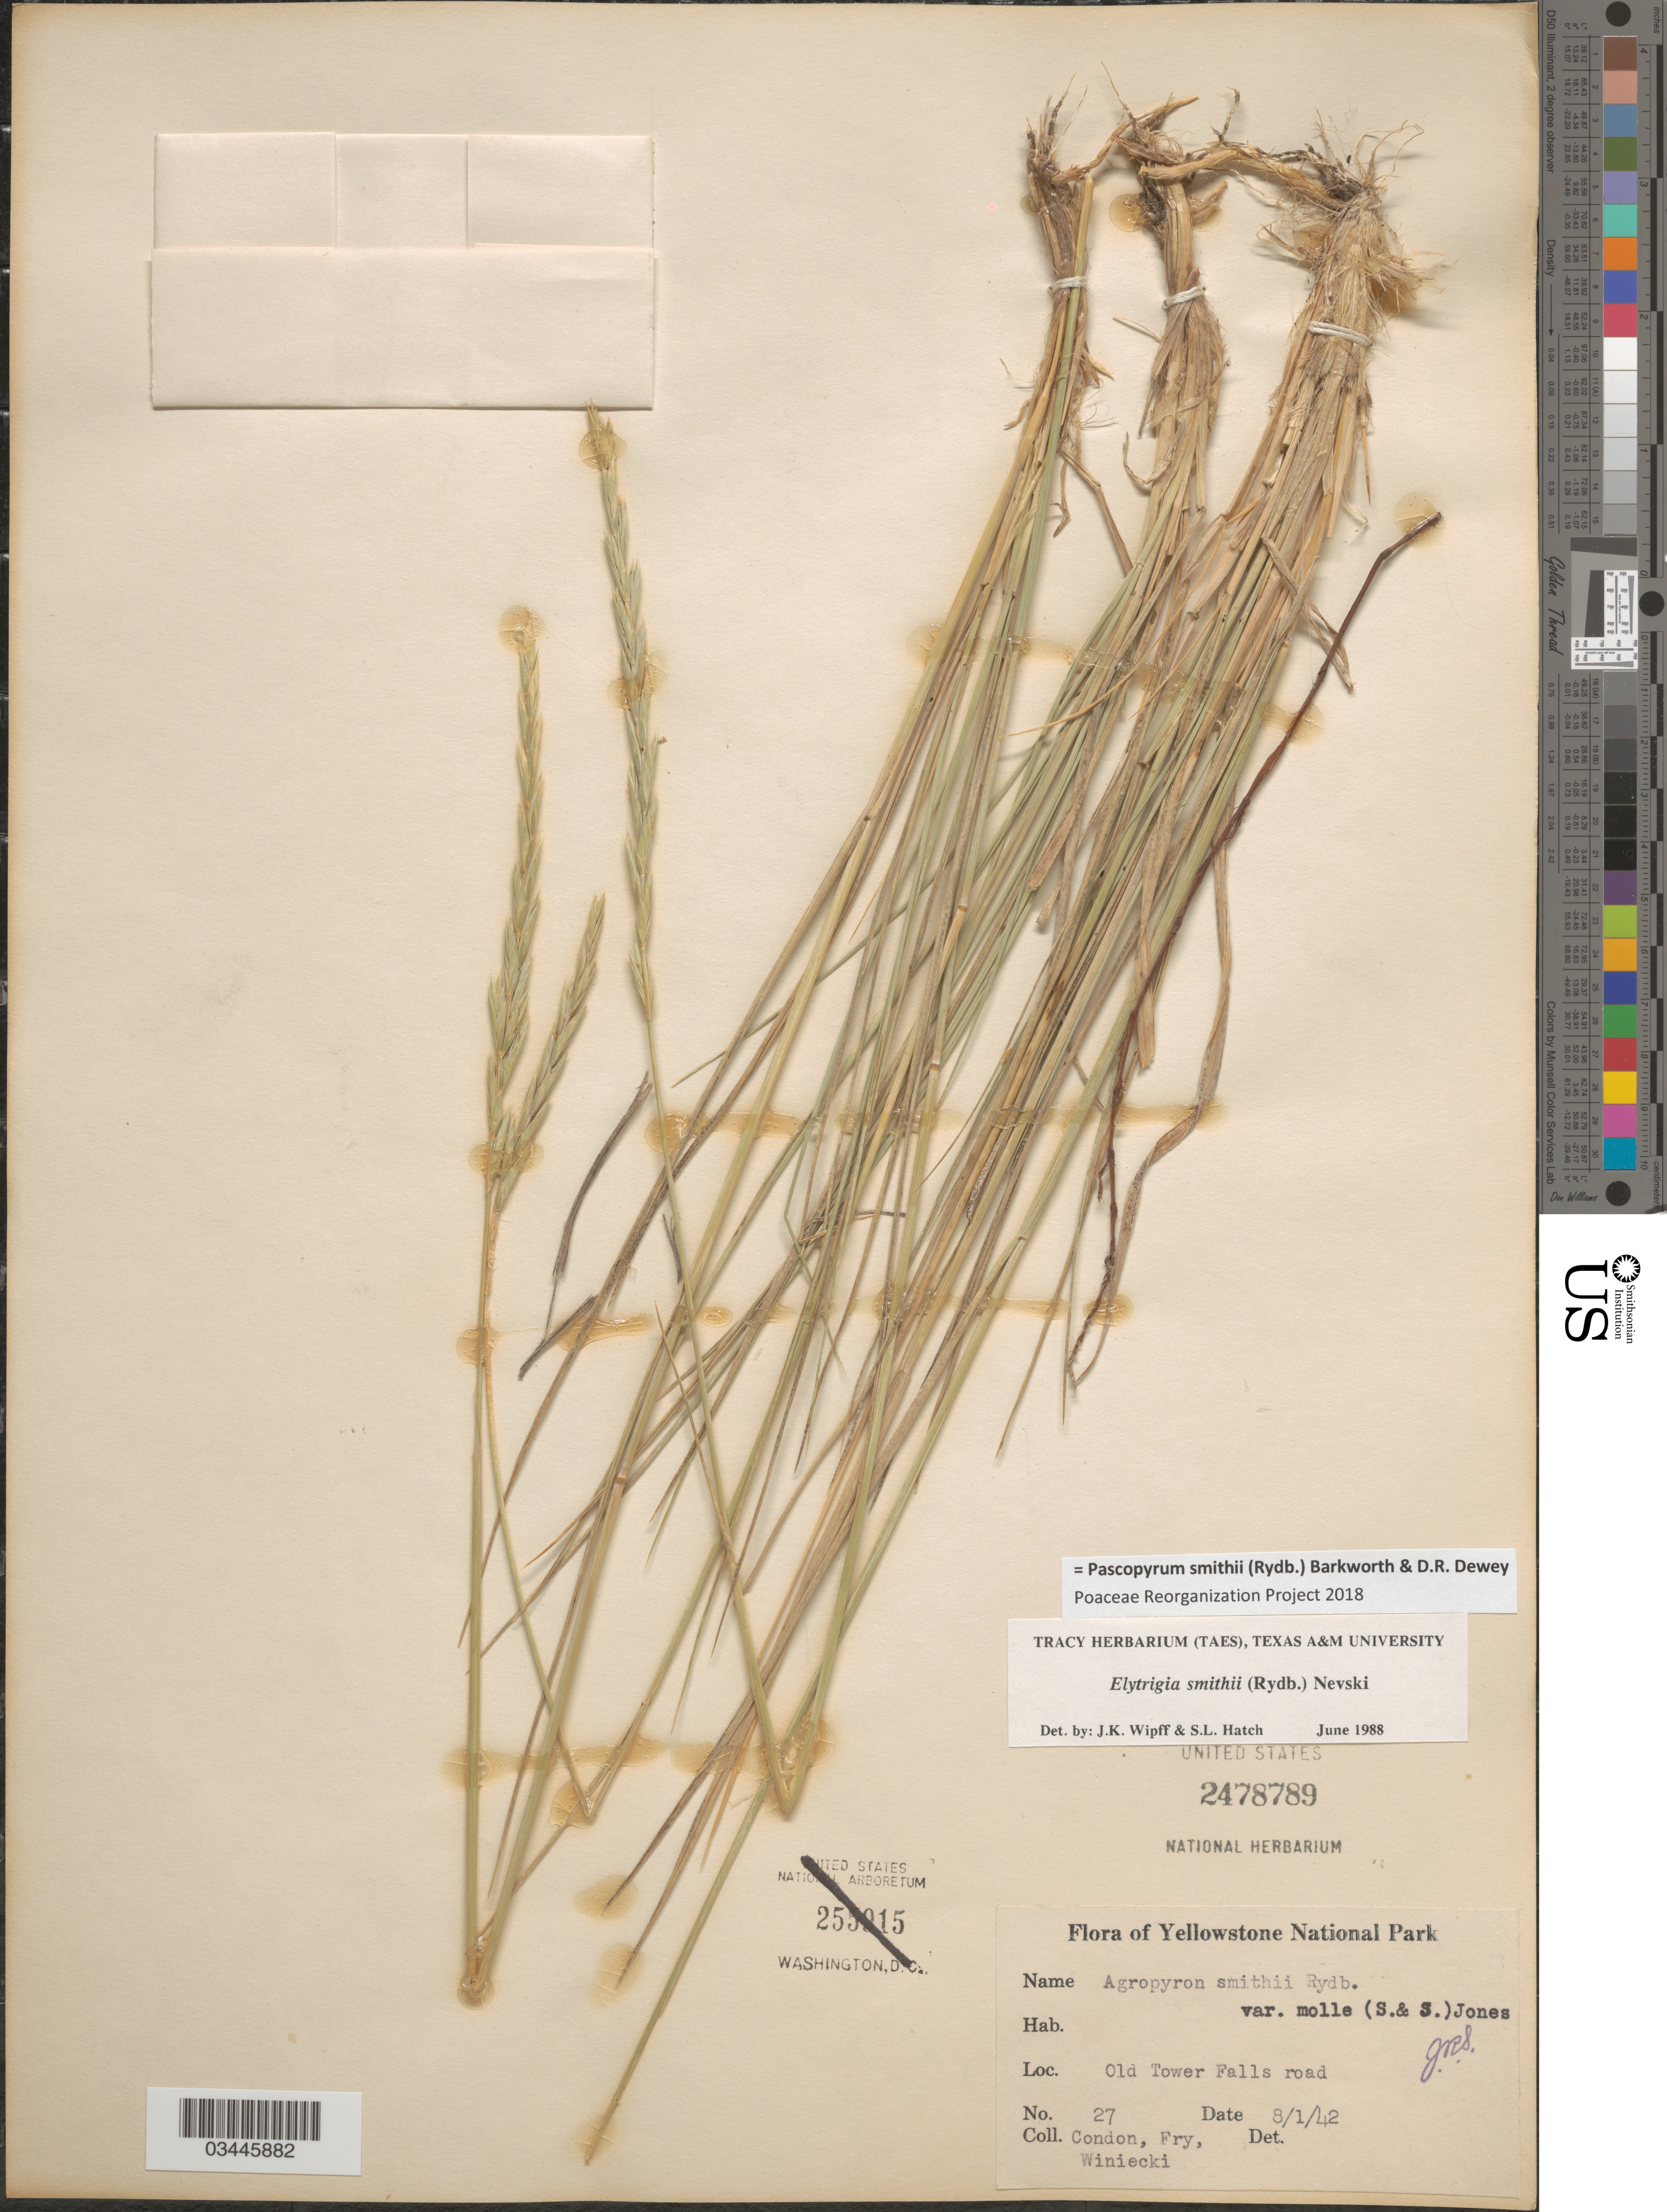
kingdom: Plantae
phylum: Tracheophyta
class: Liliopsida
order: Poales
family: Poaceae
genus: Pascopyrum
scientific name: Pascopyrum smithii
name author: (Rydb.) Barkworth & Dewey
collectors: Condon, -. Fry & Winiecki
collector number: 27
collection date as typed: Transcribed d/m/y: 1/8/42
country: United States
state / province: Wyoming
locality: Yellowstone National Park. Old Tower Falls road.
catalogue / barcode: US 2478789